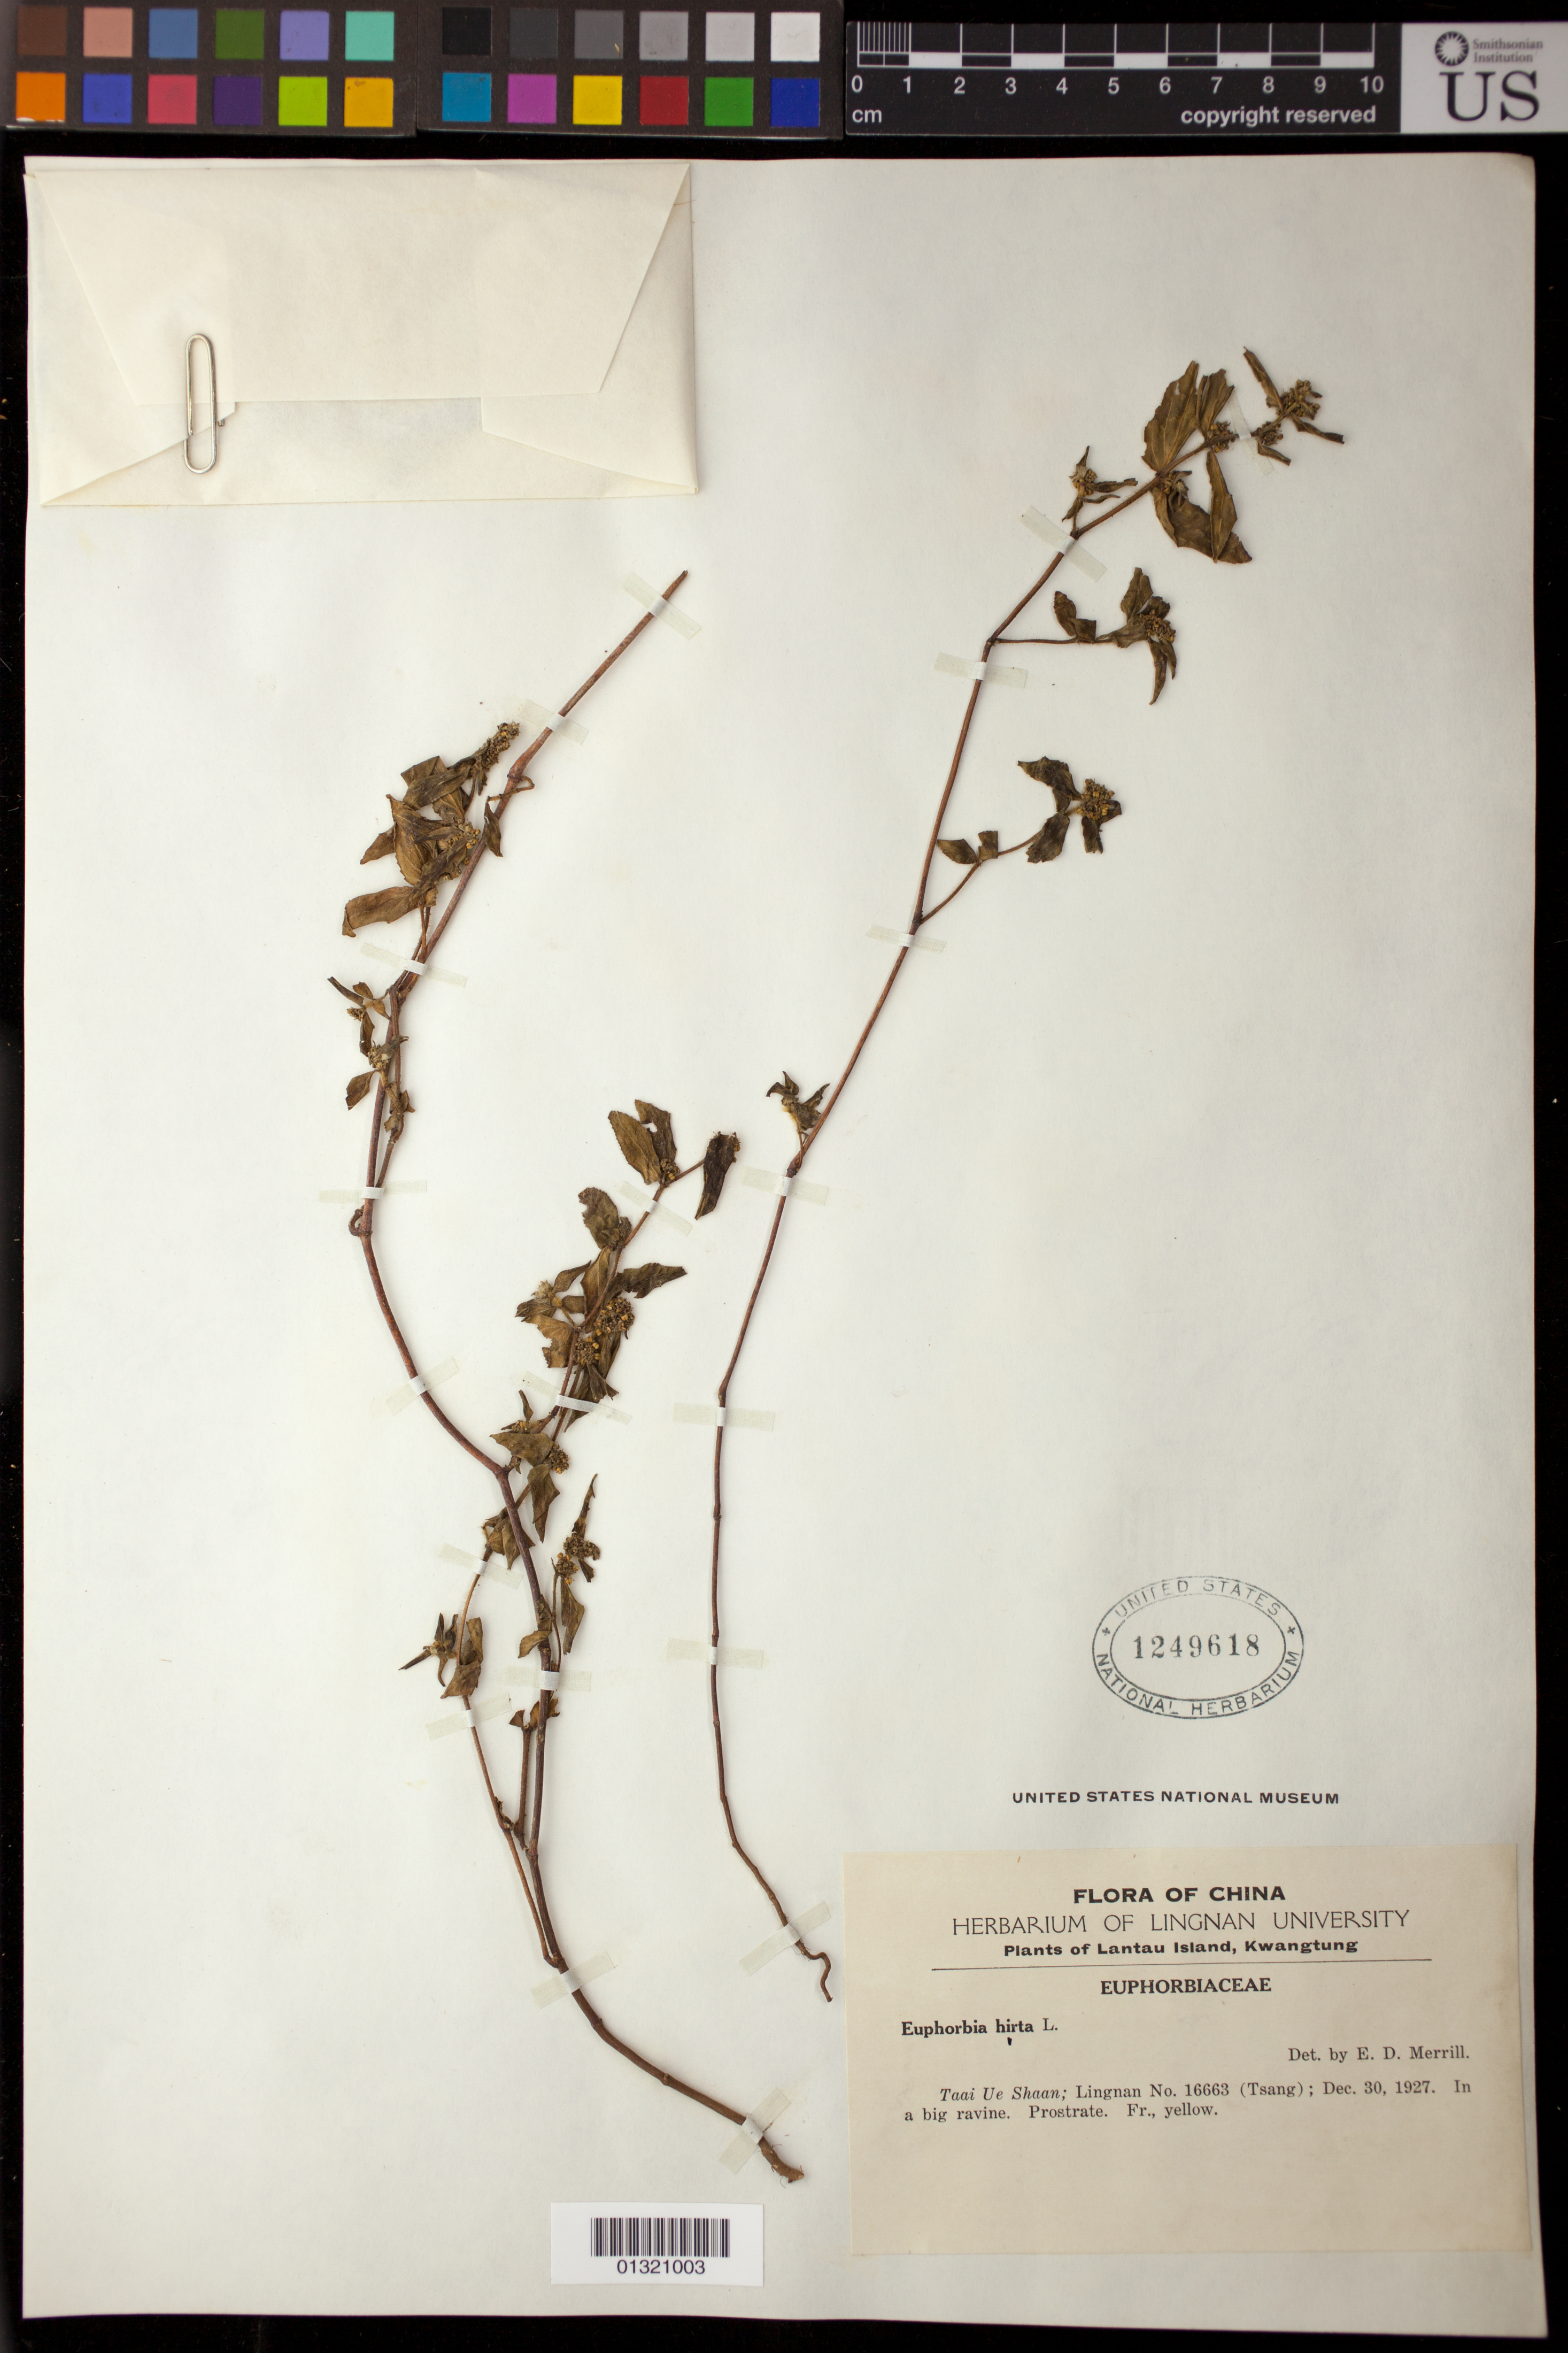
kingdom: Plantae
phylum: Tracheophyta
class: Magnoliopsida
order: Malpighiales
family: Euphorbiaceae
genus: Euphorbia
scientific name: Euphorbia hirta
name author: L.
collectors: W. T. Tsang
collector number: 16663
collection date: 1927-12-30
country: China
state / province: Hong Kong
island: Lan Tao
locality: Lantau Island, Kwangtung, Taai Ue Shaan [Tai Yue Shan]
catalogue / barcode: US 1249618